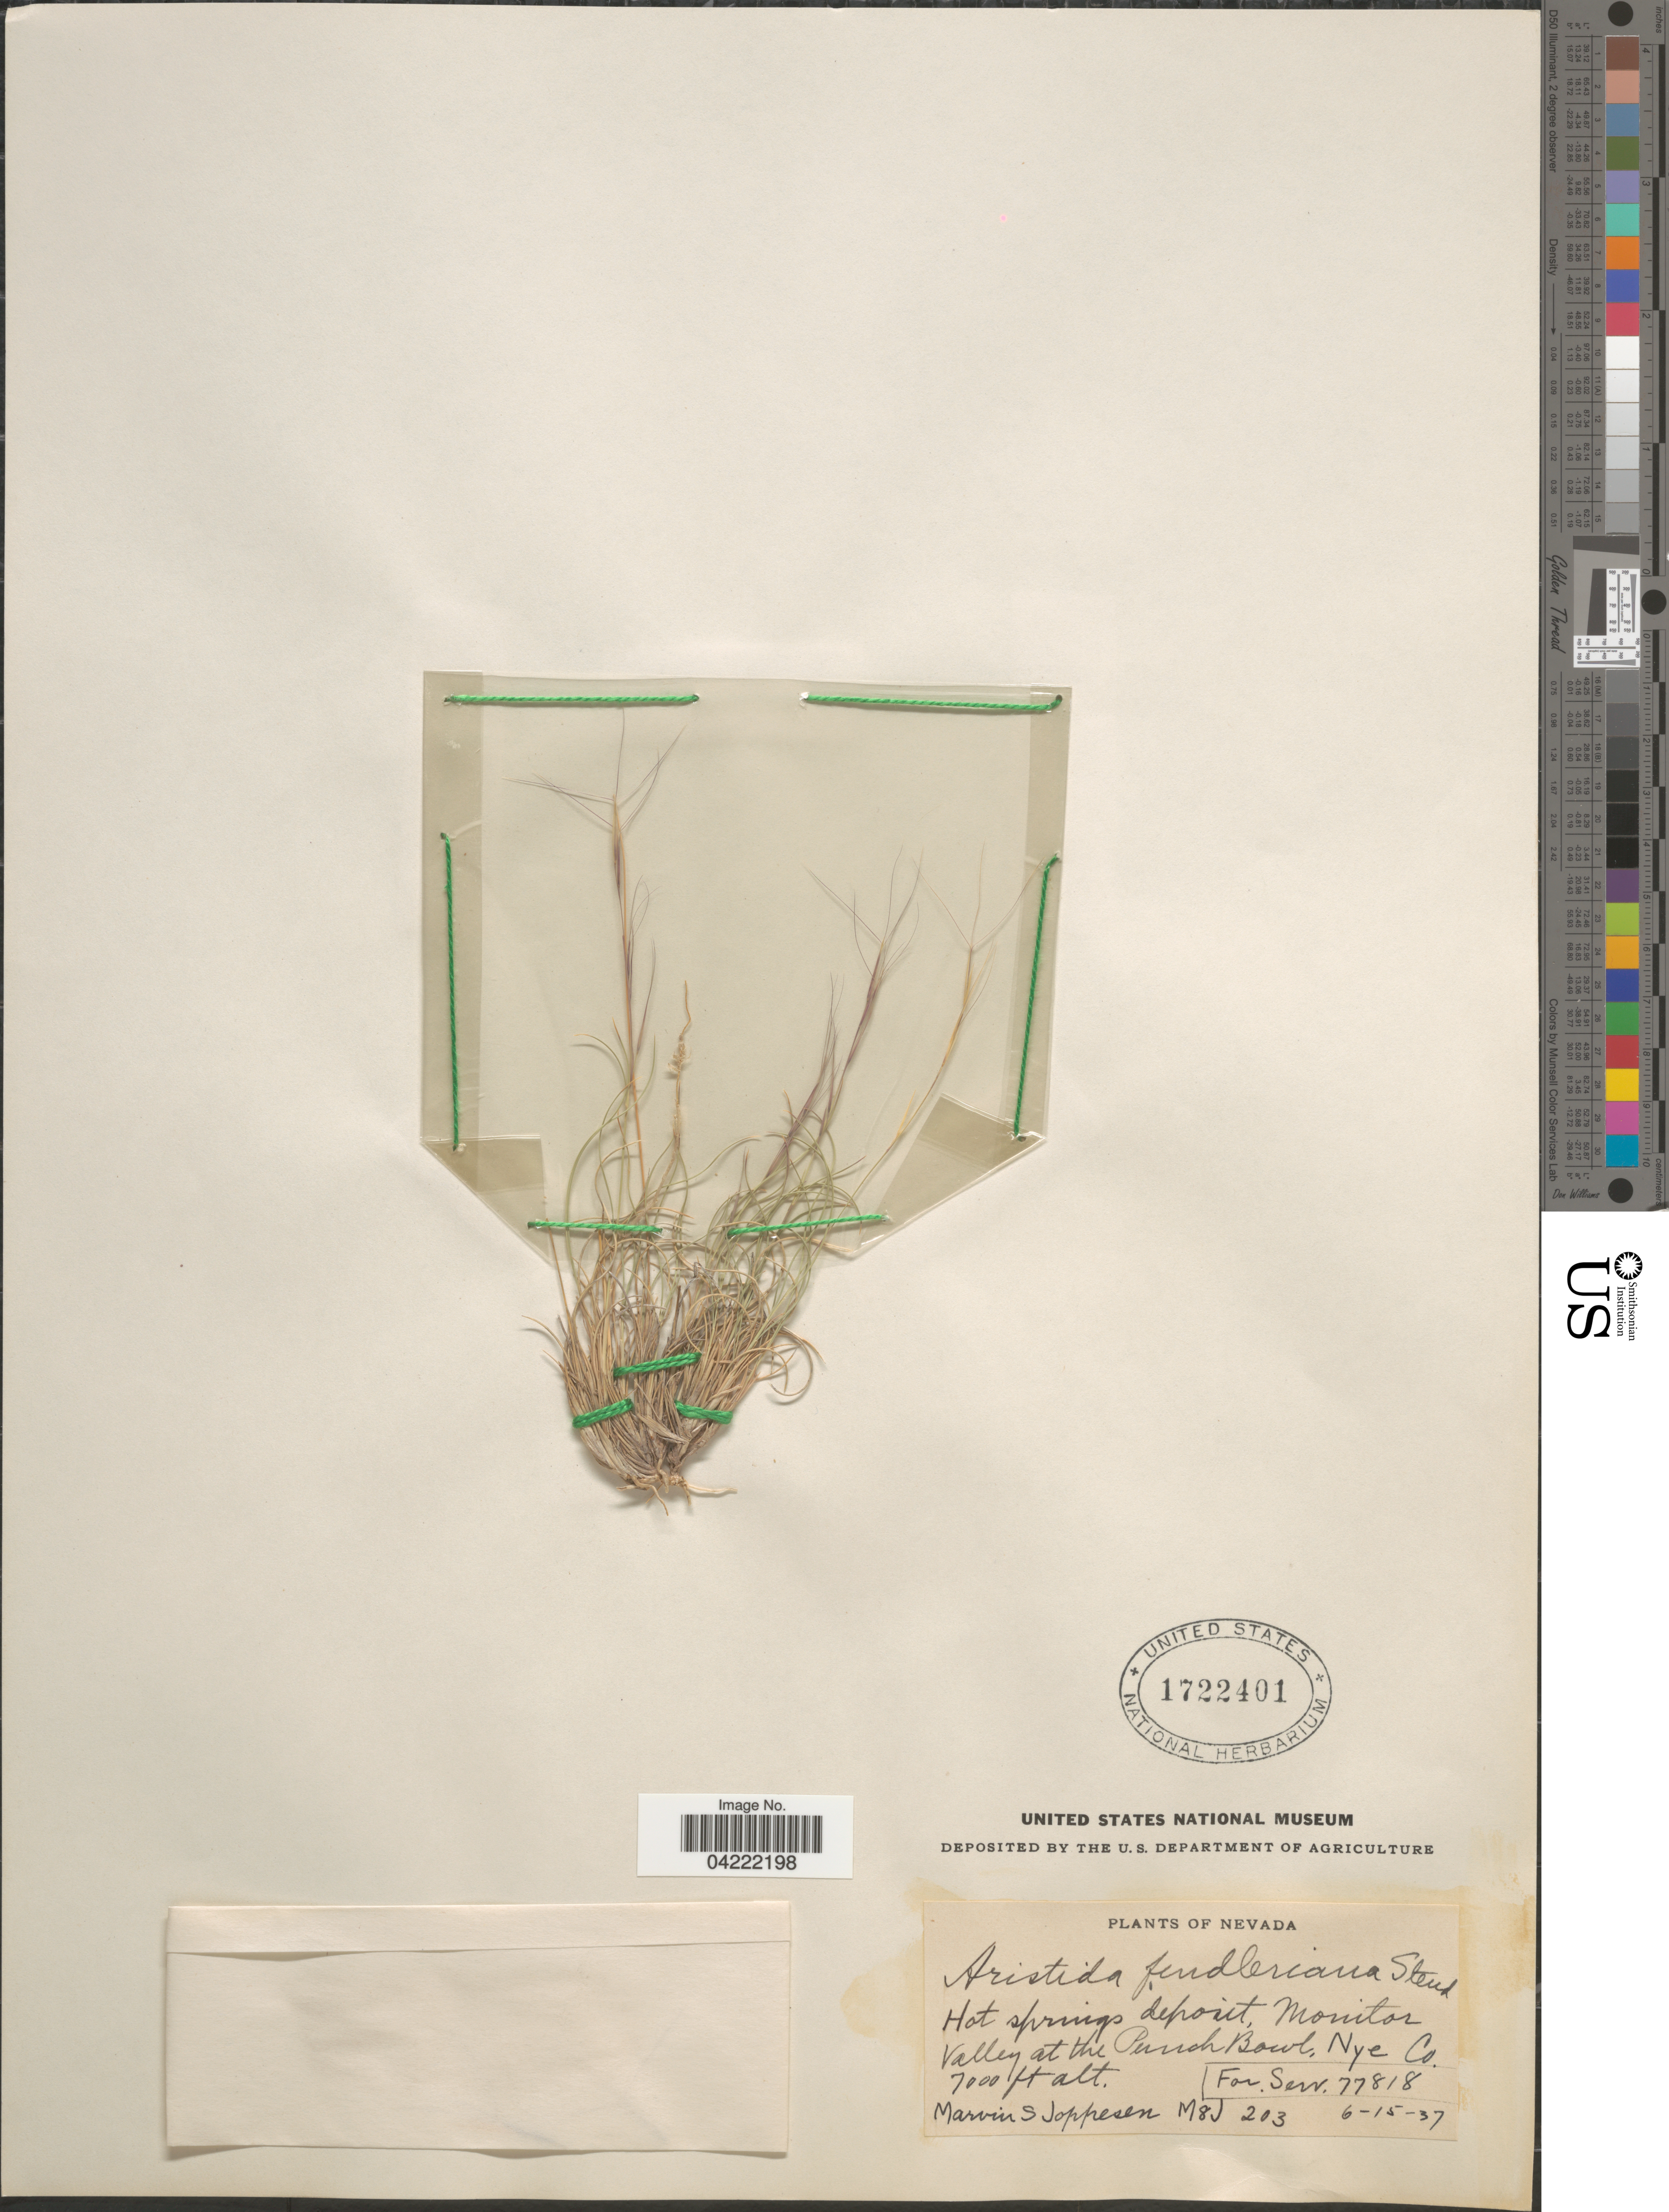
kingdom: Plantae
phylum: Tracheophyta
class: Liliopsida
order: Poales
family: Poaceae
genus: Aristida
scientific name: Aristida purpurea var. fendleriana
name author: (Steud.) Vasey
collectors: M. Joppesen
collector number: M8J 203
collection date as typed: Transcribed d/m/y: 15/6/37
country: United States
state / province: Nevada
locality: Hot Springs deposit, Monitor Valley at the Punch Bowl, Nye Co.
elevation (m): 2134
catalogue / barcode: US 1722401